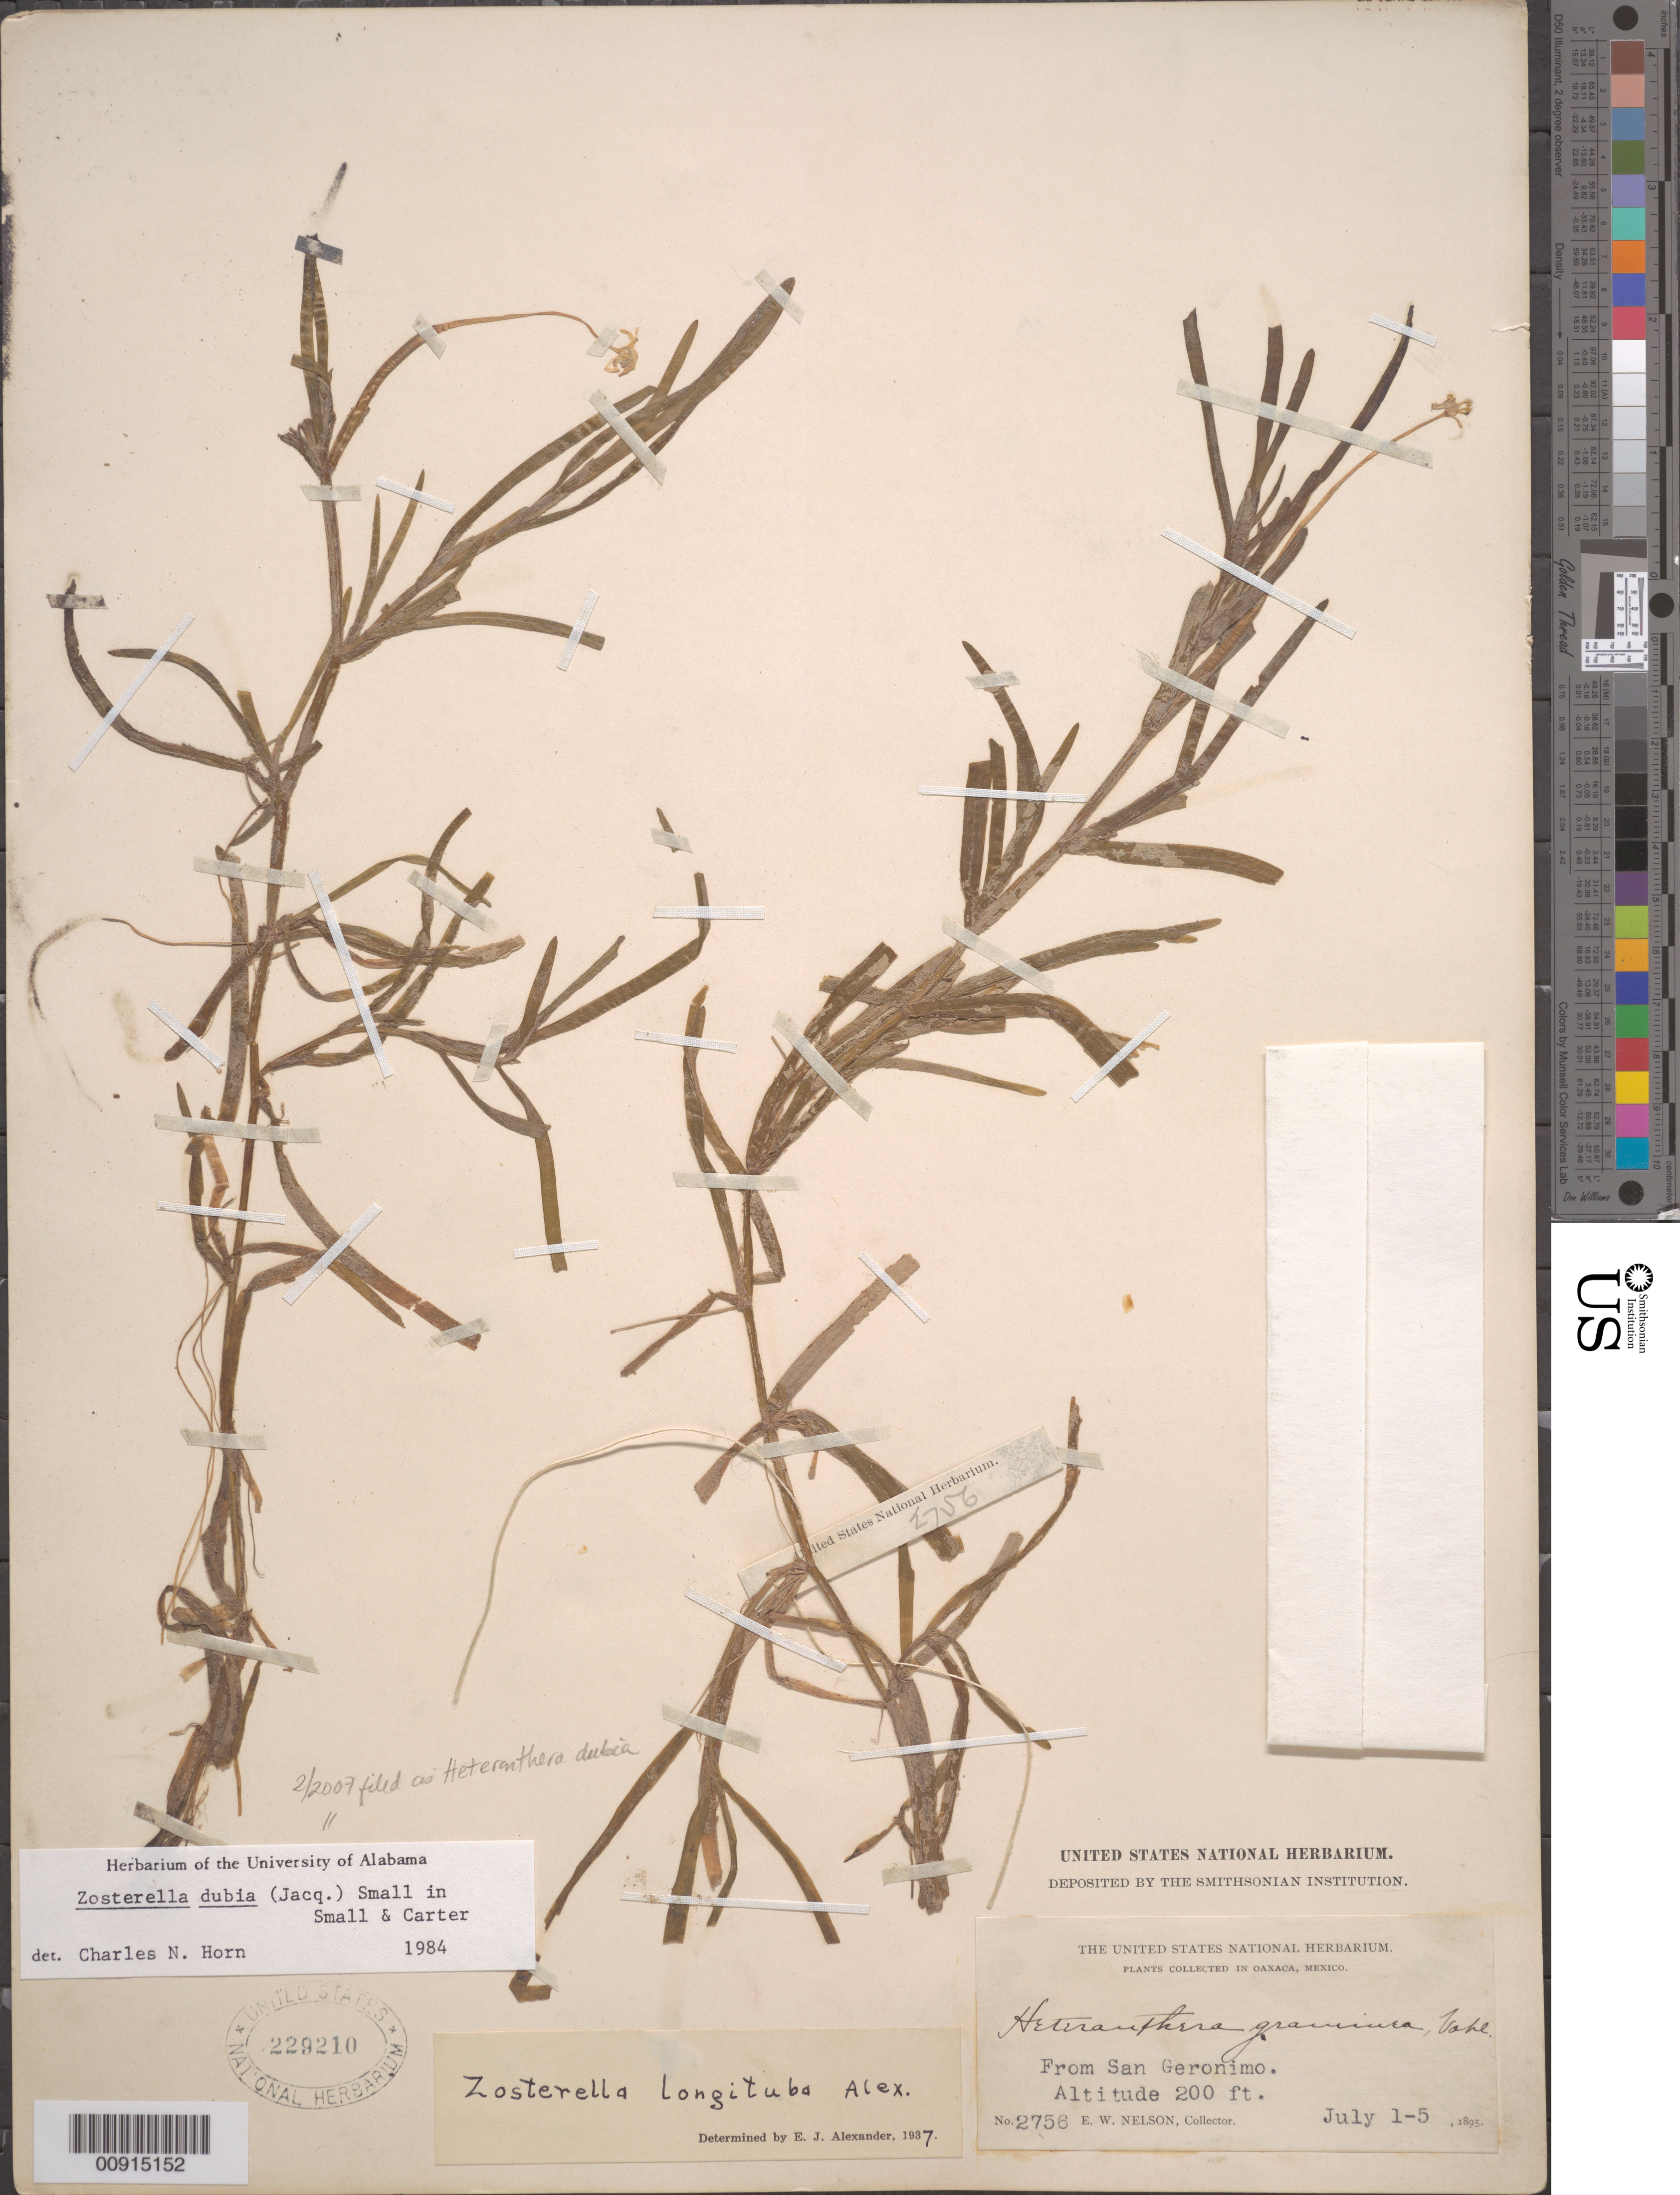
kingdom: Plantae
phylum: Tracheophyta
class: Liliopsida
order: Commelinales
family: Pontederiaceae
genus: Heteranthera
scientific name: Heteranthera dubia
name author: (Jacq.) MacMill.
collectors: E. W. Nelson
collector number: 2756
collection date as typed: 01 Jul 1895 to 05 Jul 1895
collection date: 1895-07-01/1895-07-05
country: Mexico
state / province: Oaxaca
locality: From San Geronimo in Oaxaca.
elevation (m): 61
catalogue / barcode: US 229210